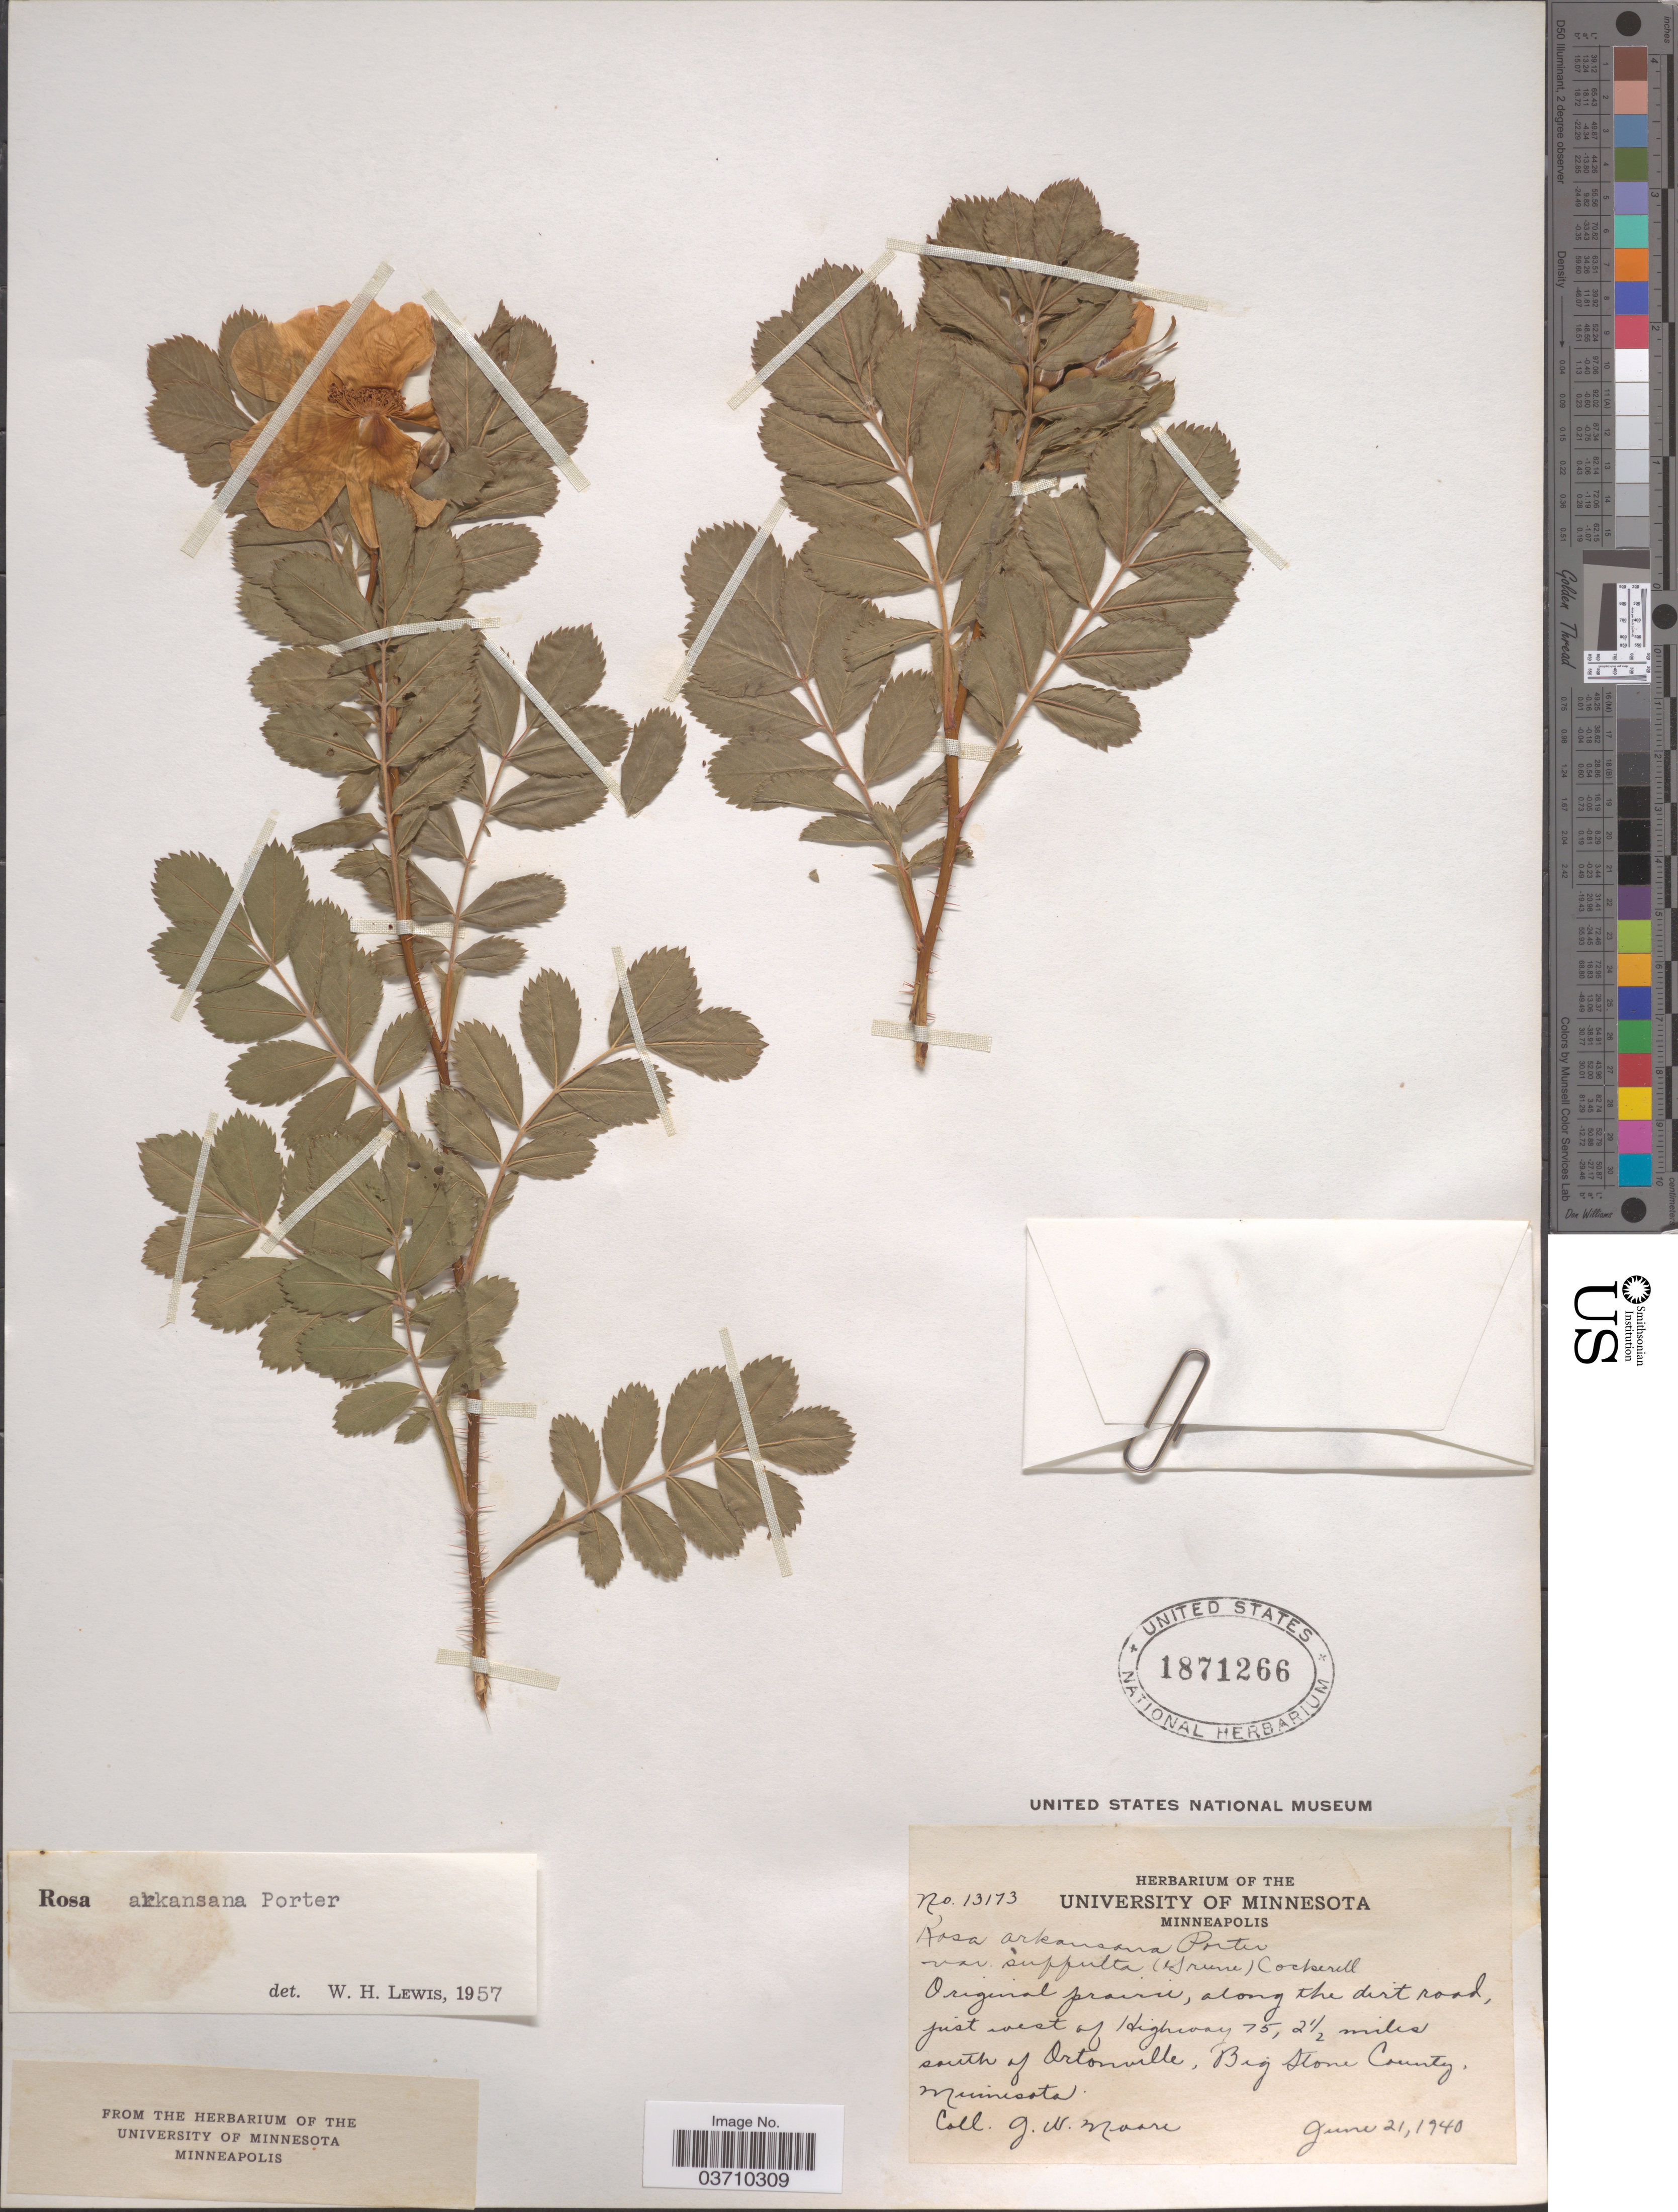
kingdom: Plantae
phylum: Tracheophyta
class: Magnoliopsida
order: Rosales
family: Rosaceae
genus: Rosa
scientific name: Rosa arkansana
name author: Porter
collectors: J. Moore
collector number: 13173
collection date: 1940-06-21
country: United States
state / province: Minnesota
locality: Along the dirt road, just west of Highway 75, 2½ miles south of Ortonville, Big Stone County.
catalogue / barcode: US 1871266